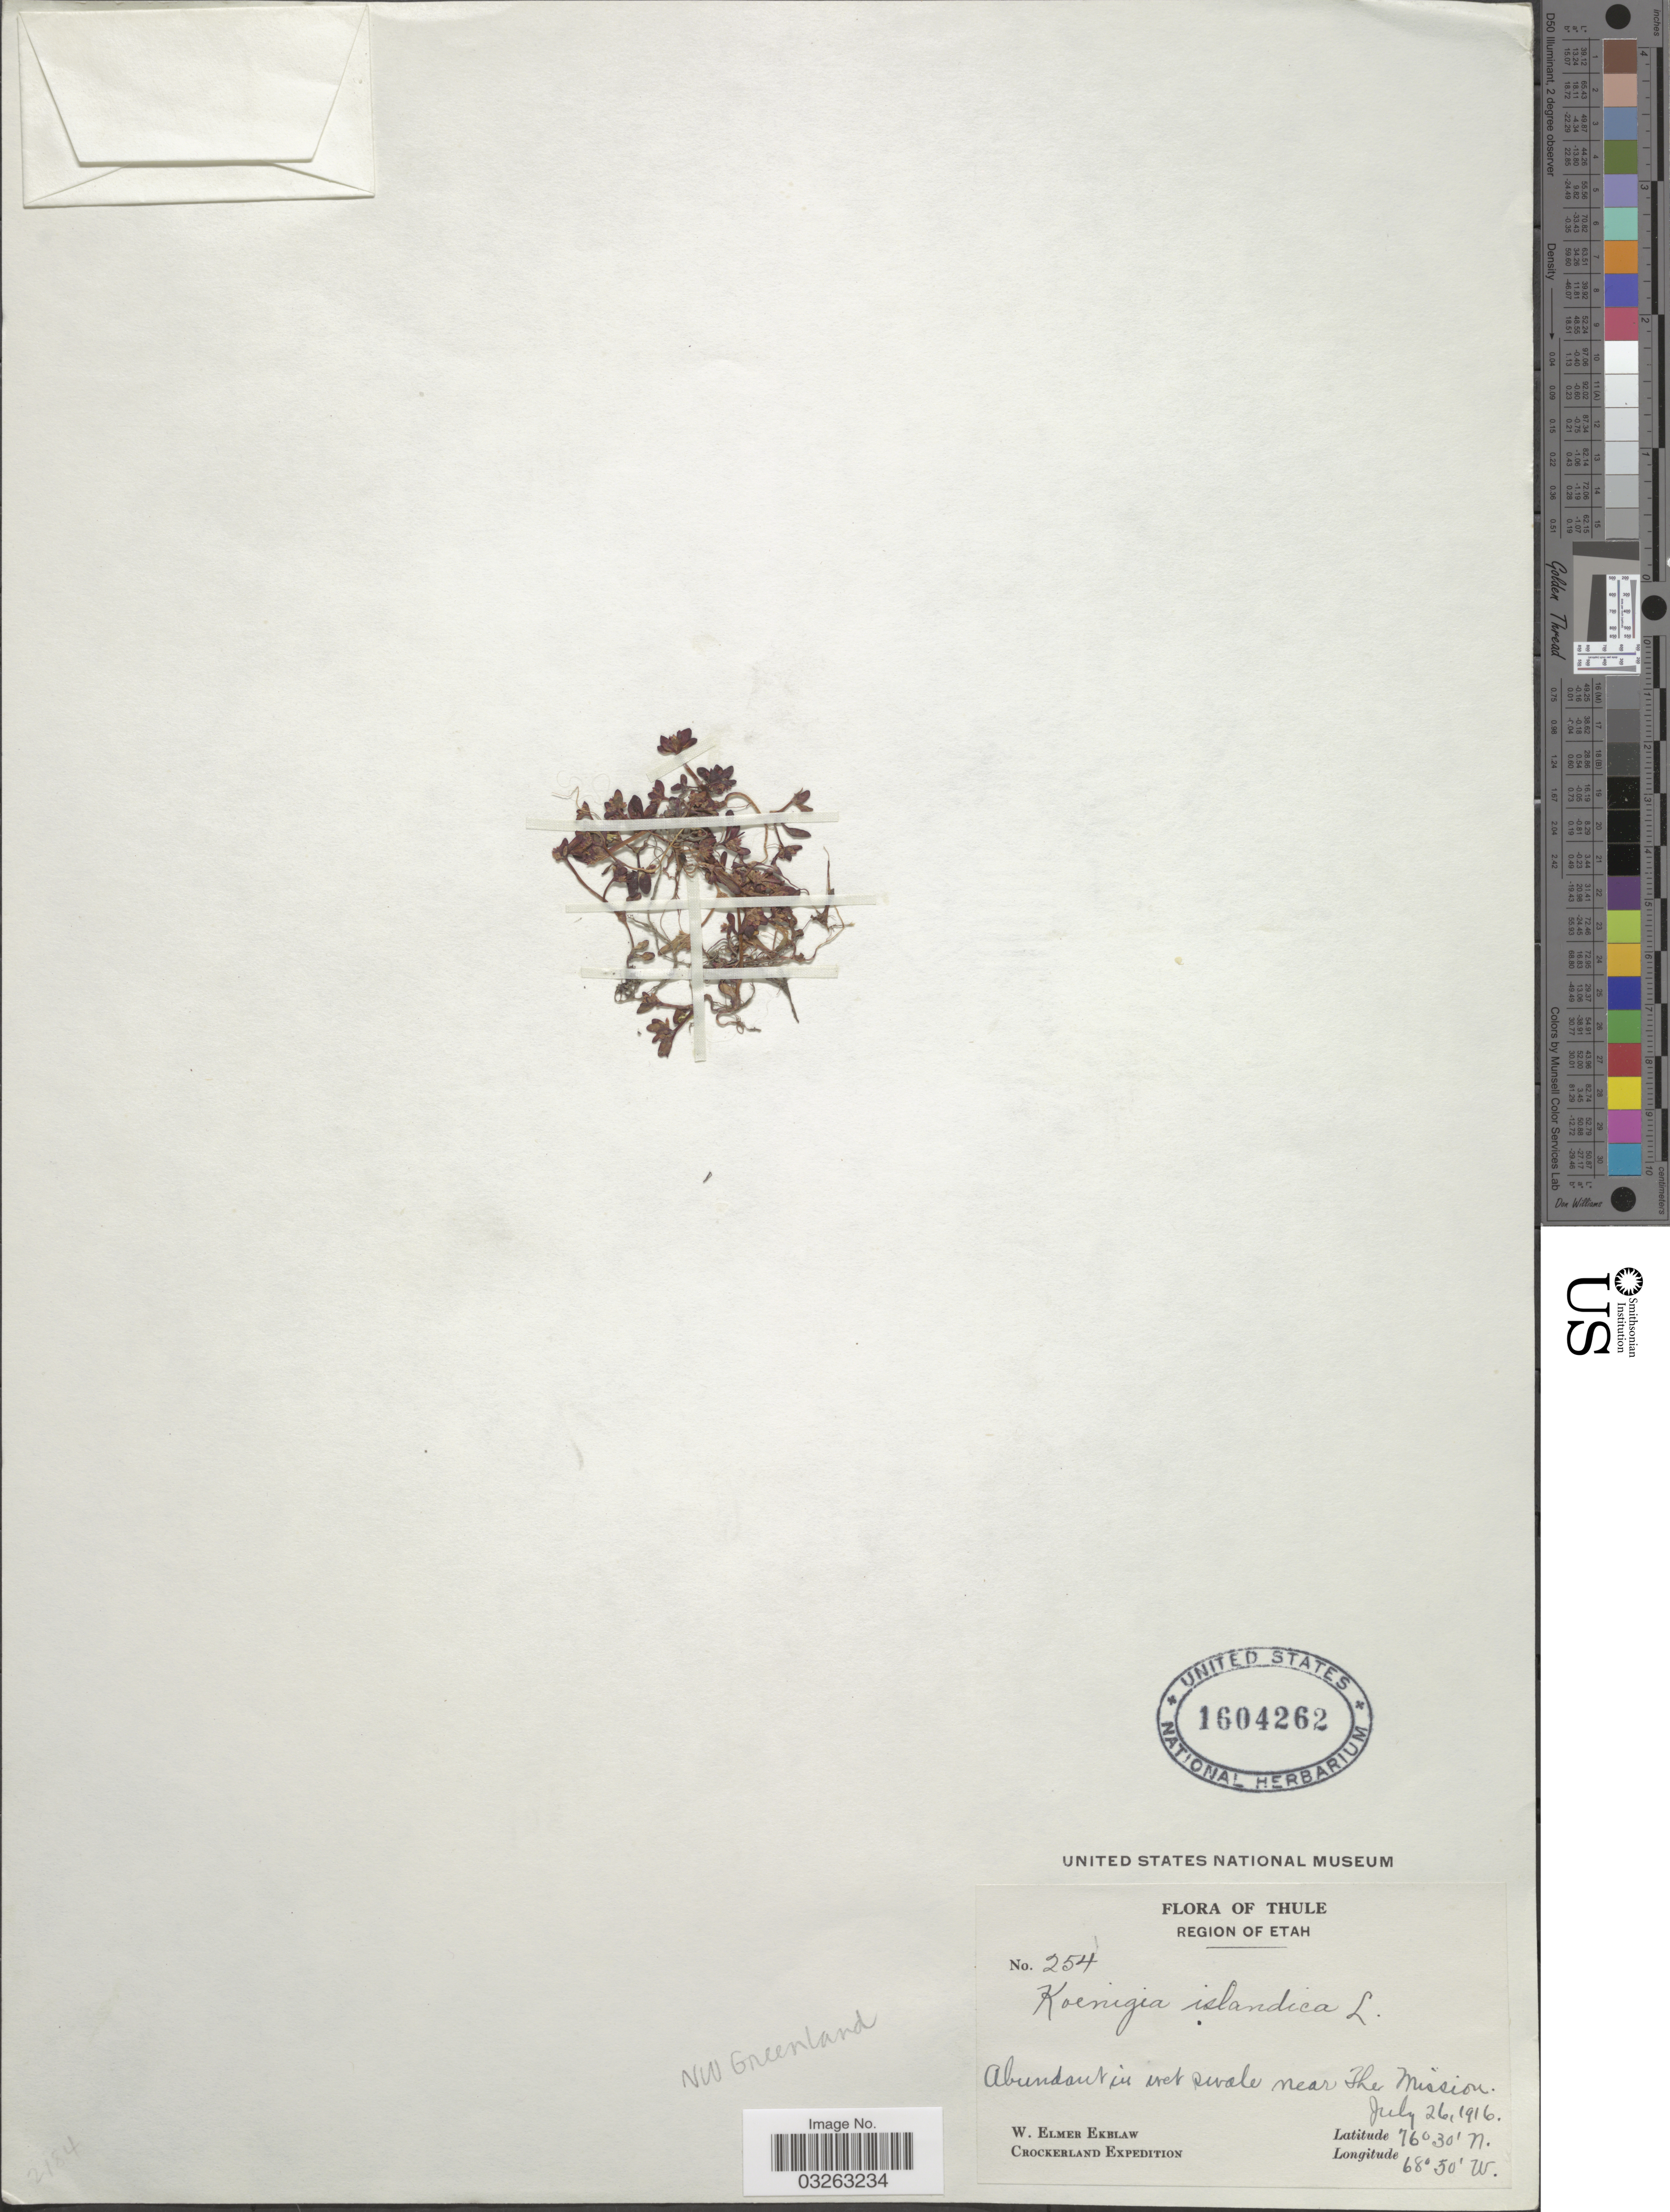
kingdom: Plantae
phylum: Tracheophyta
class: Magnoliopsida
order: Caryophyllales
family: Polygonaceae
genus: Koenigia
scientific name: Koenigia islandica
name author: L.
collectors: W. Ekblaw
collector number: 254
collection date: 1916-07-26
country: Greenland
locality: NW Greenland. Thule. Region of Etah. Wet swale near the Mission.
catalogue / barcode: US 1604262